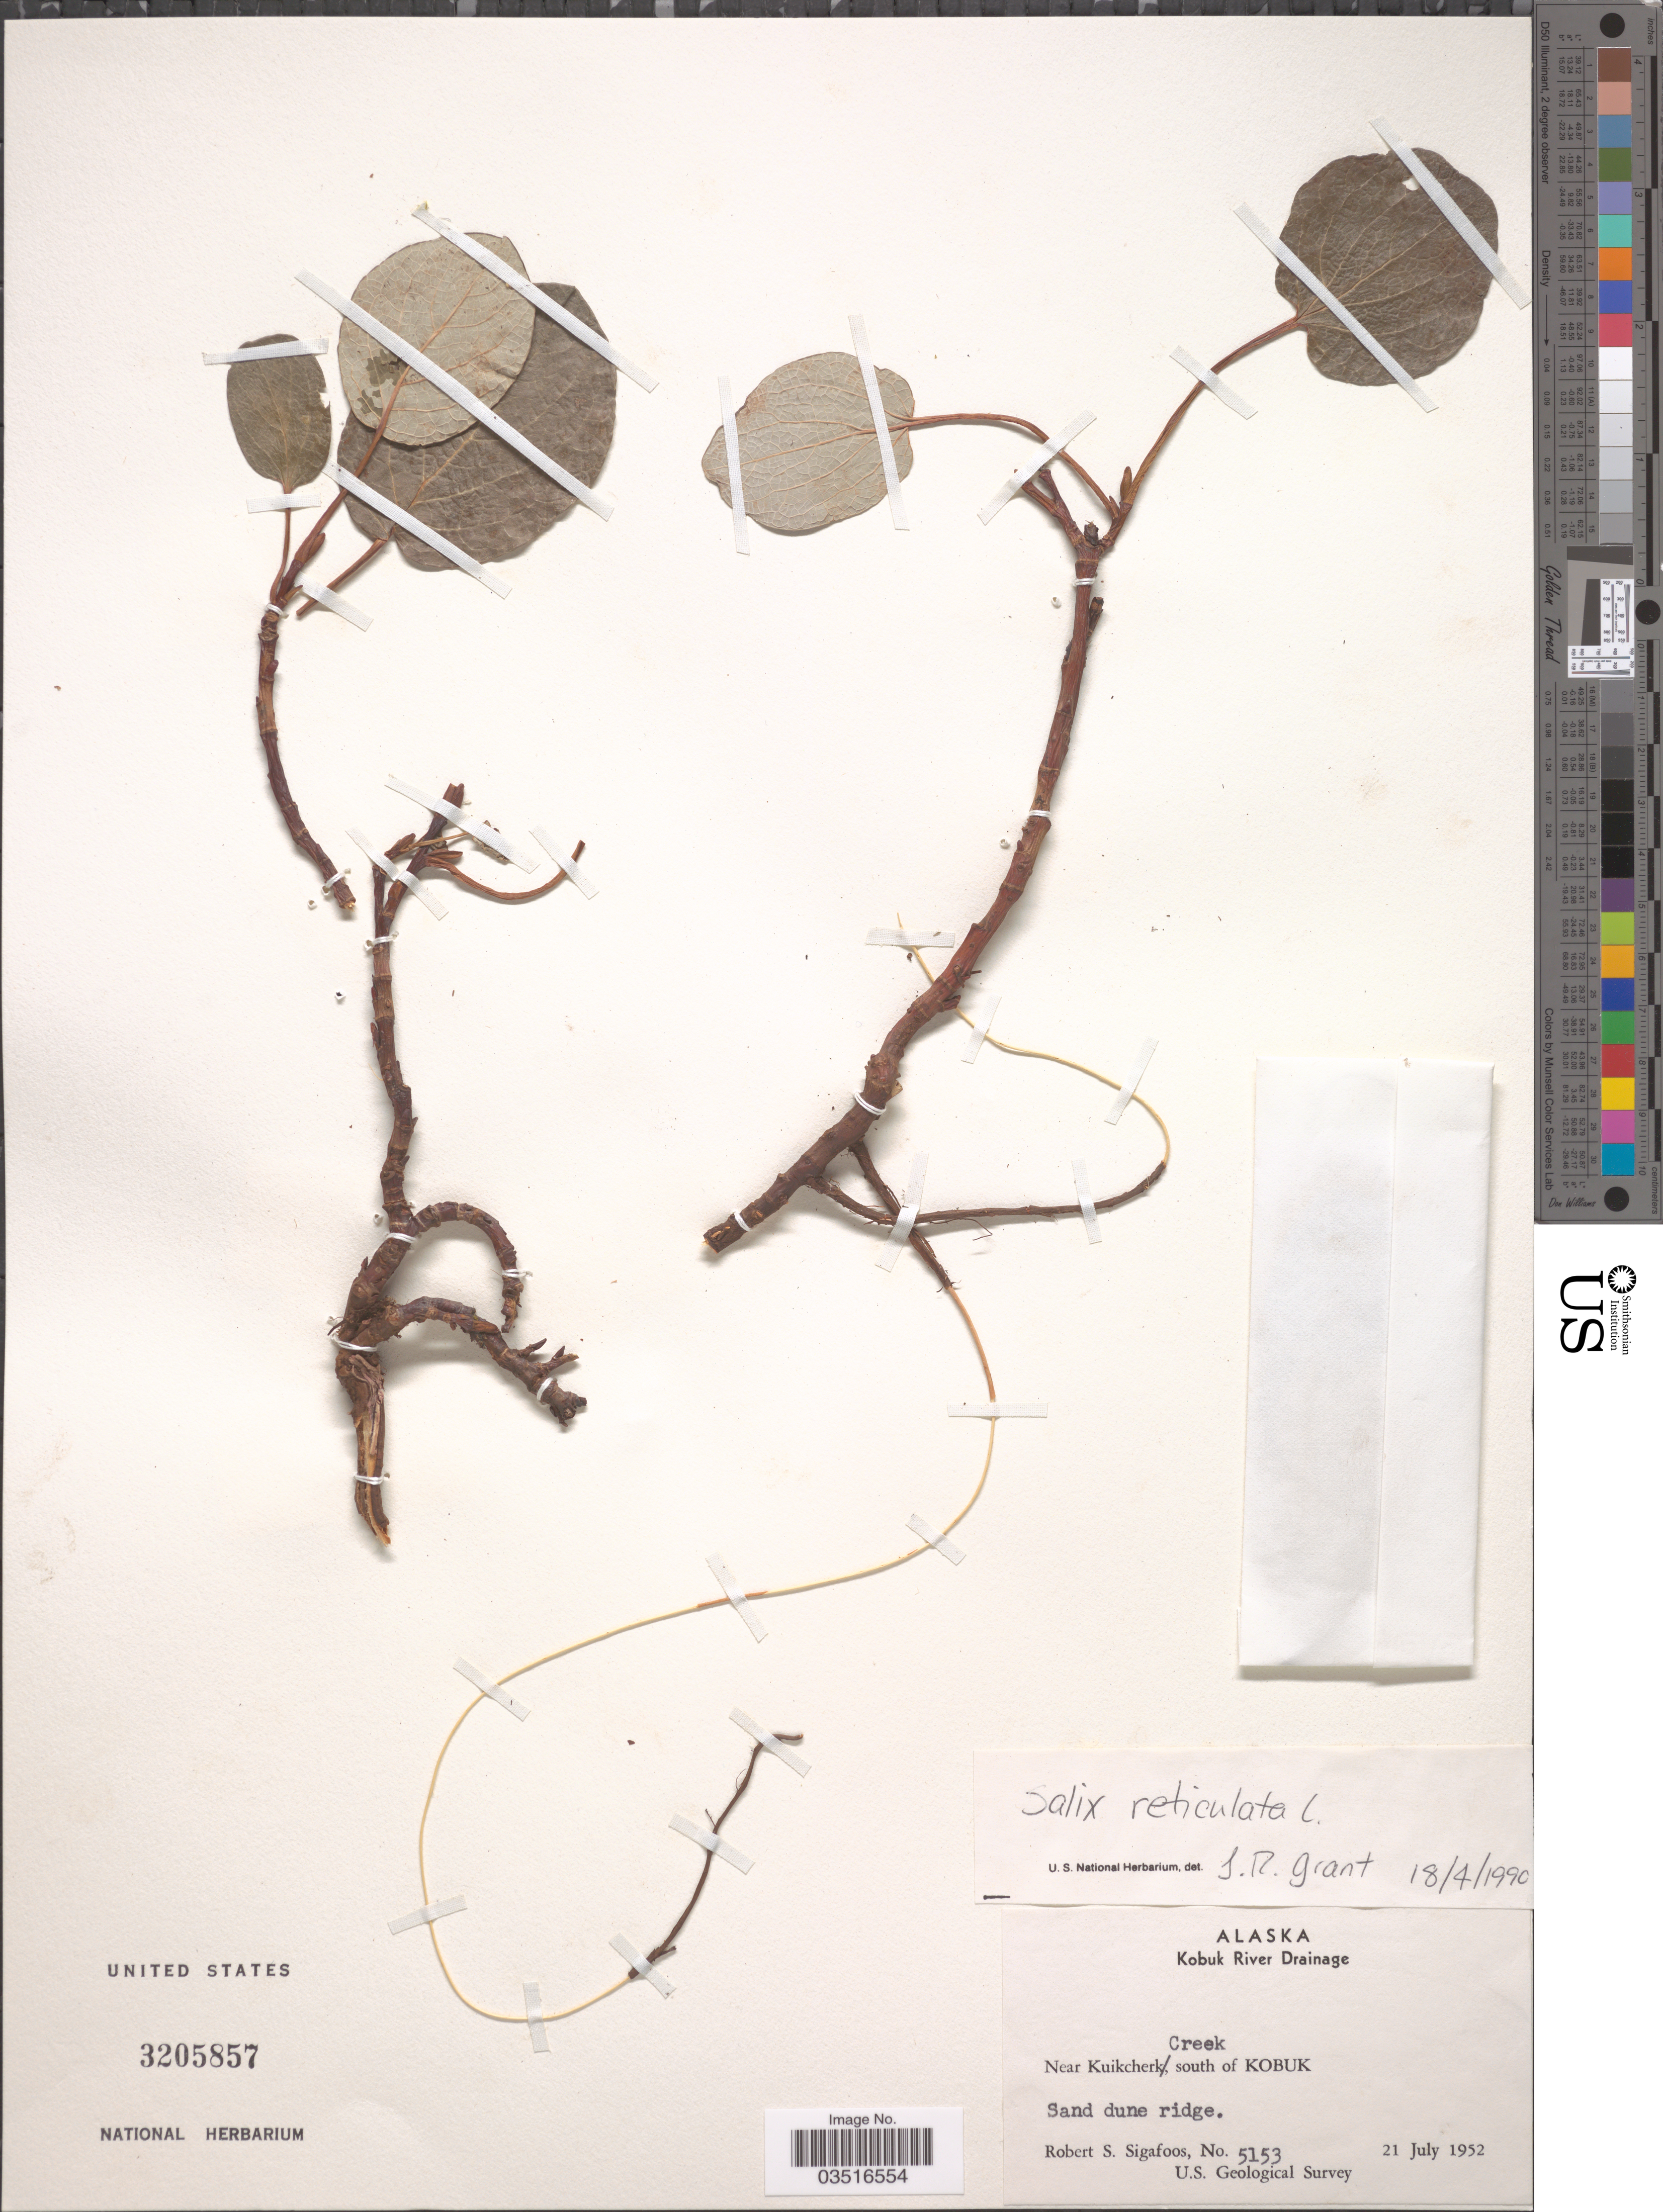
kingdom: Plantae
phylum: Tracheophyta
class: Magnoliopsida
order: Malpighiales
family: Salicaceae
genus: Salix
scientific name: Salix reticulata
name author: L.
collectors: R. Sigafoos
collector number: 5153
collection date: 1952-07-21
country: United States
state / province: Alaska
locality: Kobuk River Drainage. Near Kuikcherk Creek, south of Kobuk.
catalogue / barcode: US 3205857